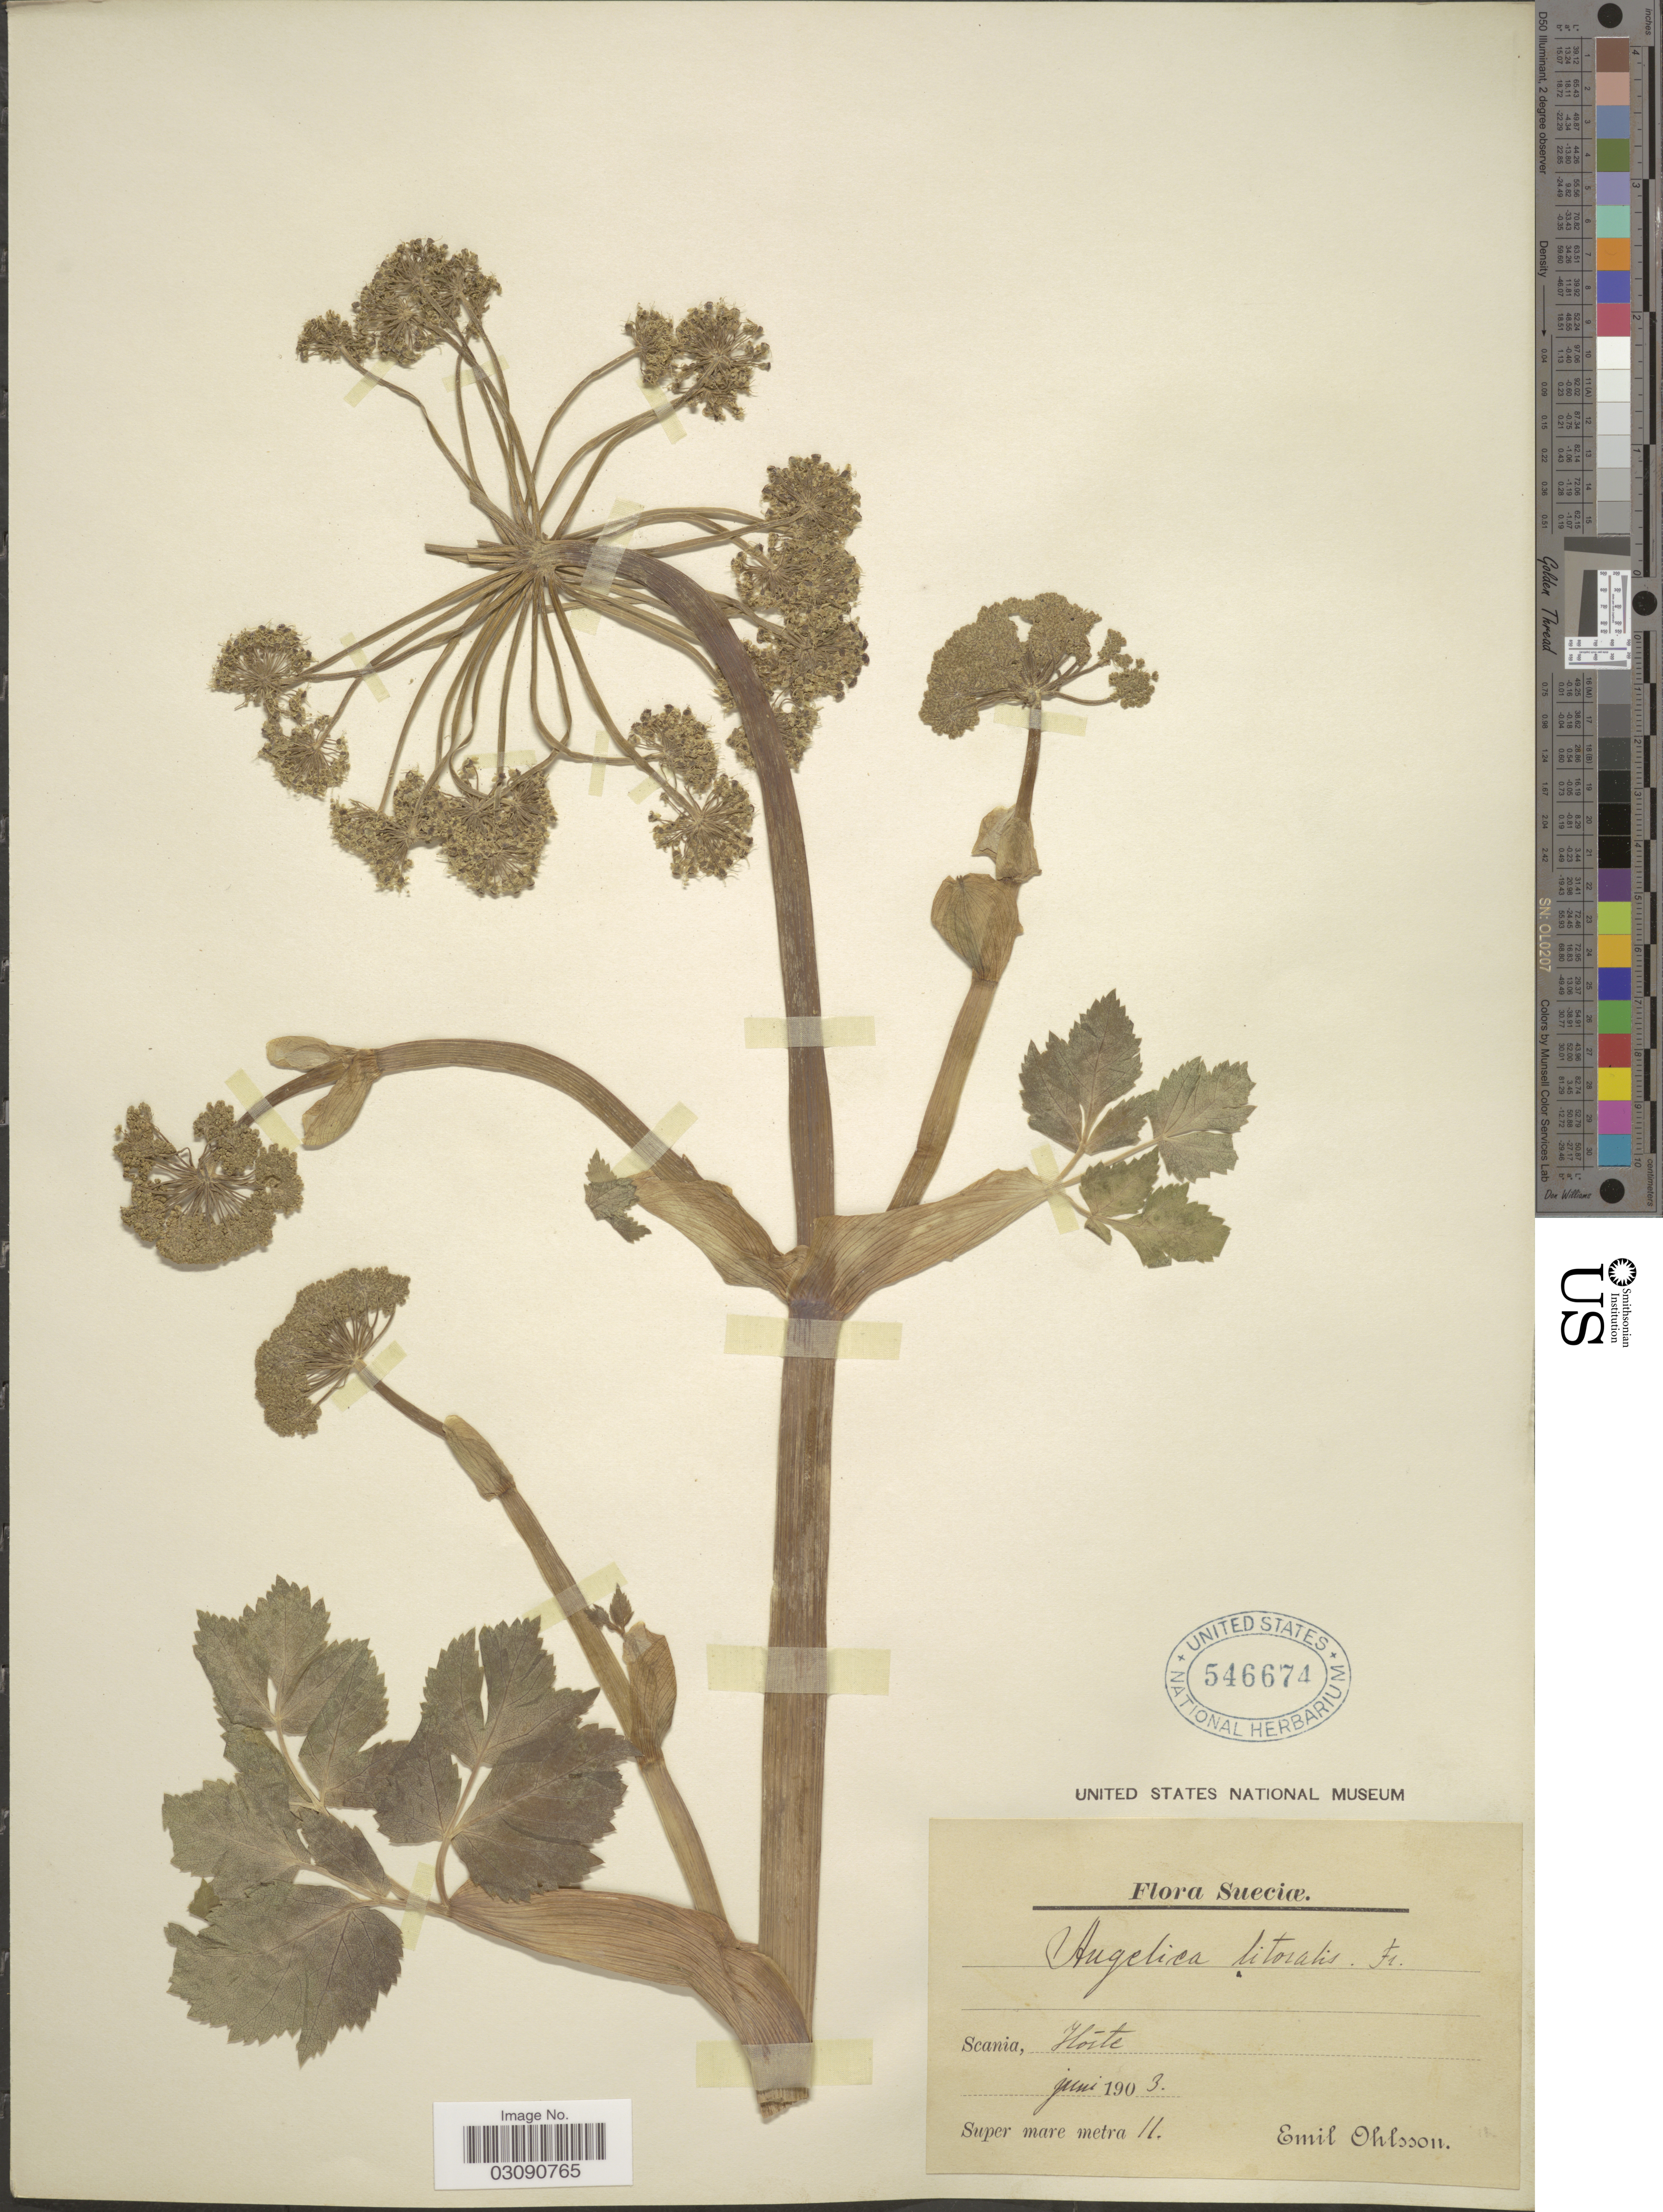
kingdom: Plantae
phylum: Tracheophyta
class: Magnoliopsida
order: Apiales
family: Apiaceae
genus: Angelica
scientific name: Angelica litoralis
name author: (Wahlenb.) Fr.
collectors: E. Ohlsson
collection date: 1903-06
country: Sweden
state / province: Skåne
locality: Sueciae, Scania, Hoite.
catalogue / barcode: US 546674